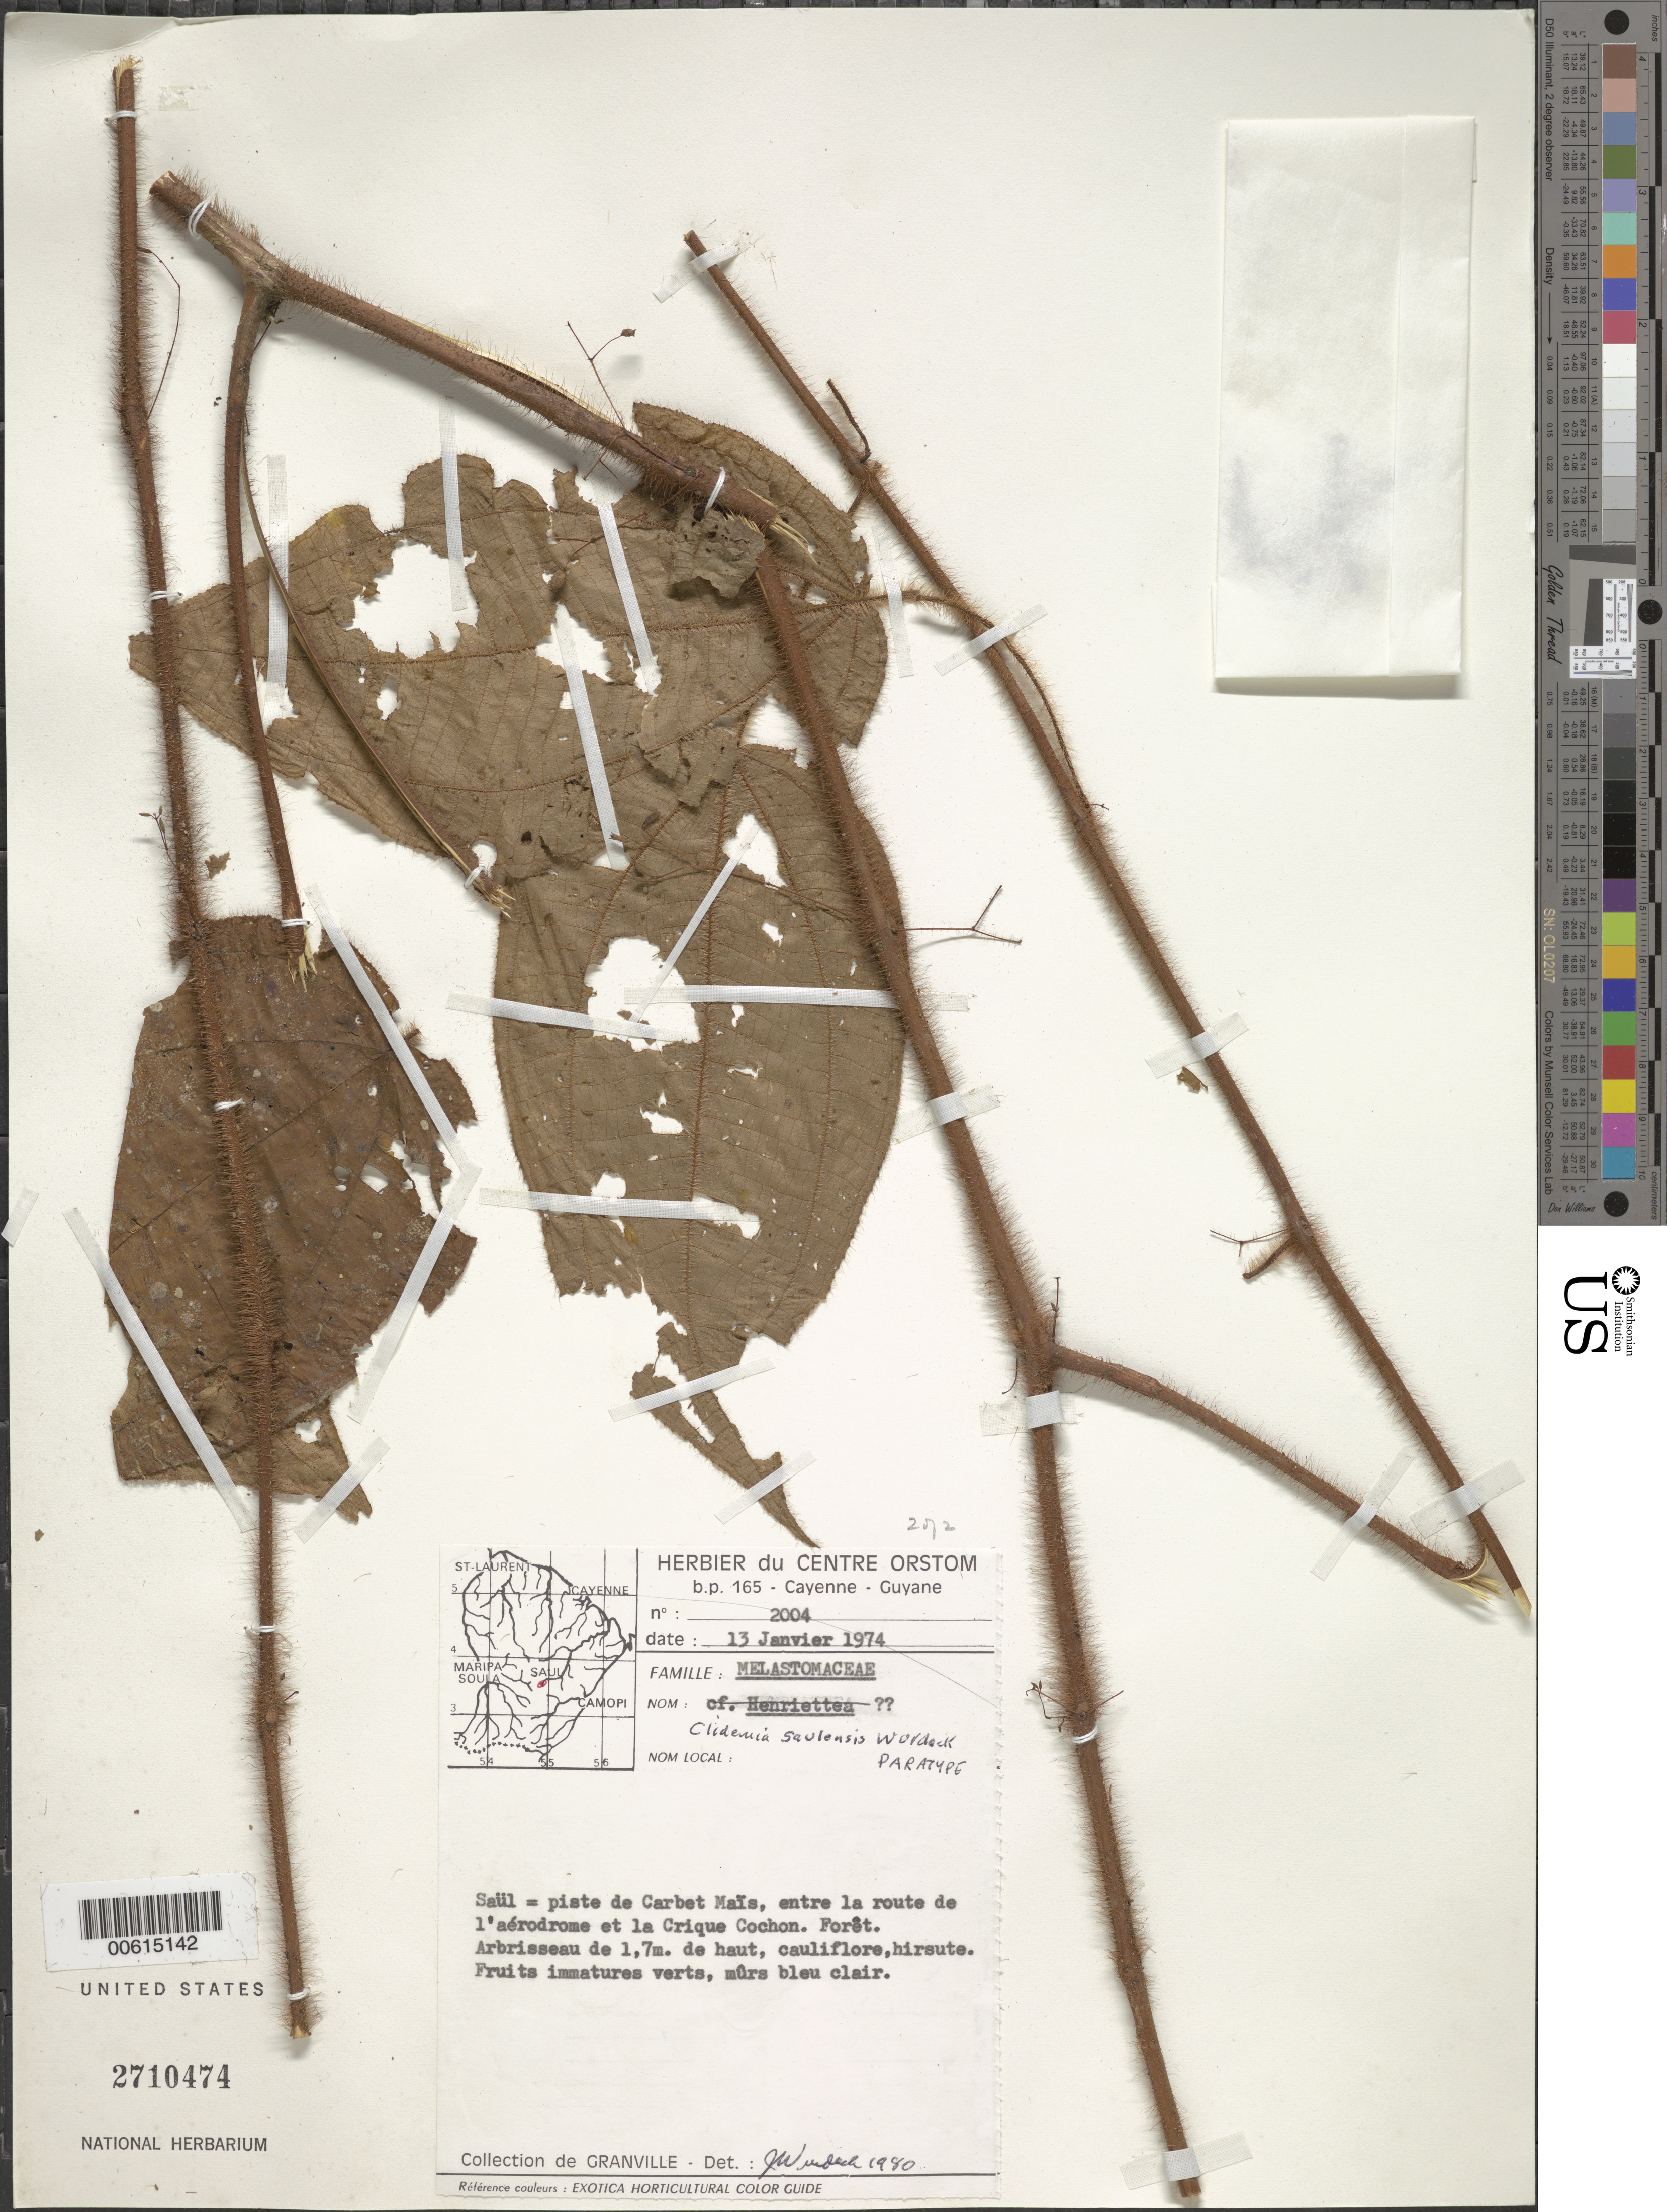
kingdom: Plantae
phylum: Tracheophyta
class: Magnoliopsida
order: Myrtales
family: Melastomataceae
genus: Clidemia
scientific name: Clidemia saulensis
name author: Wurdack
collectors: Granville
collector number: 2004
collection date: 1974-01-13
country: French Guiana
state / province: Cayenne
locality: Saül = piste de Carbet Maïs, entre la route de l'aérodrome et la Crique Cochon.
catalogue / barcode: US 2710474